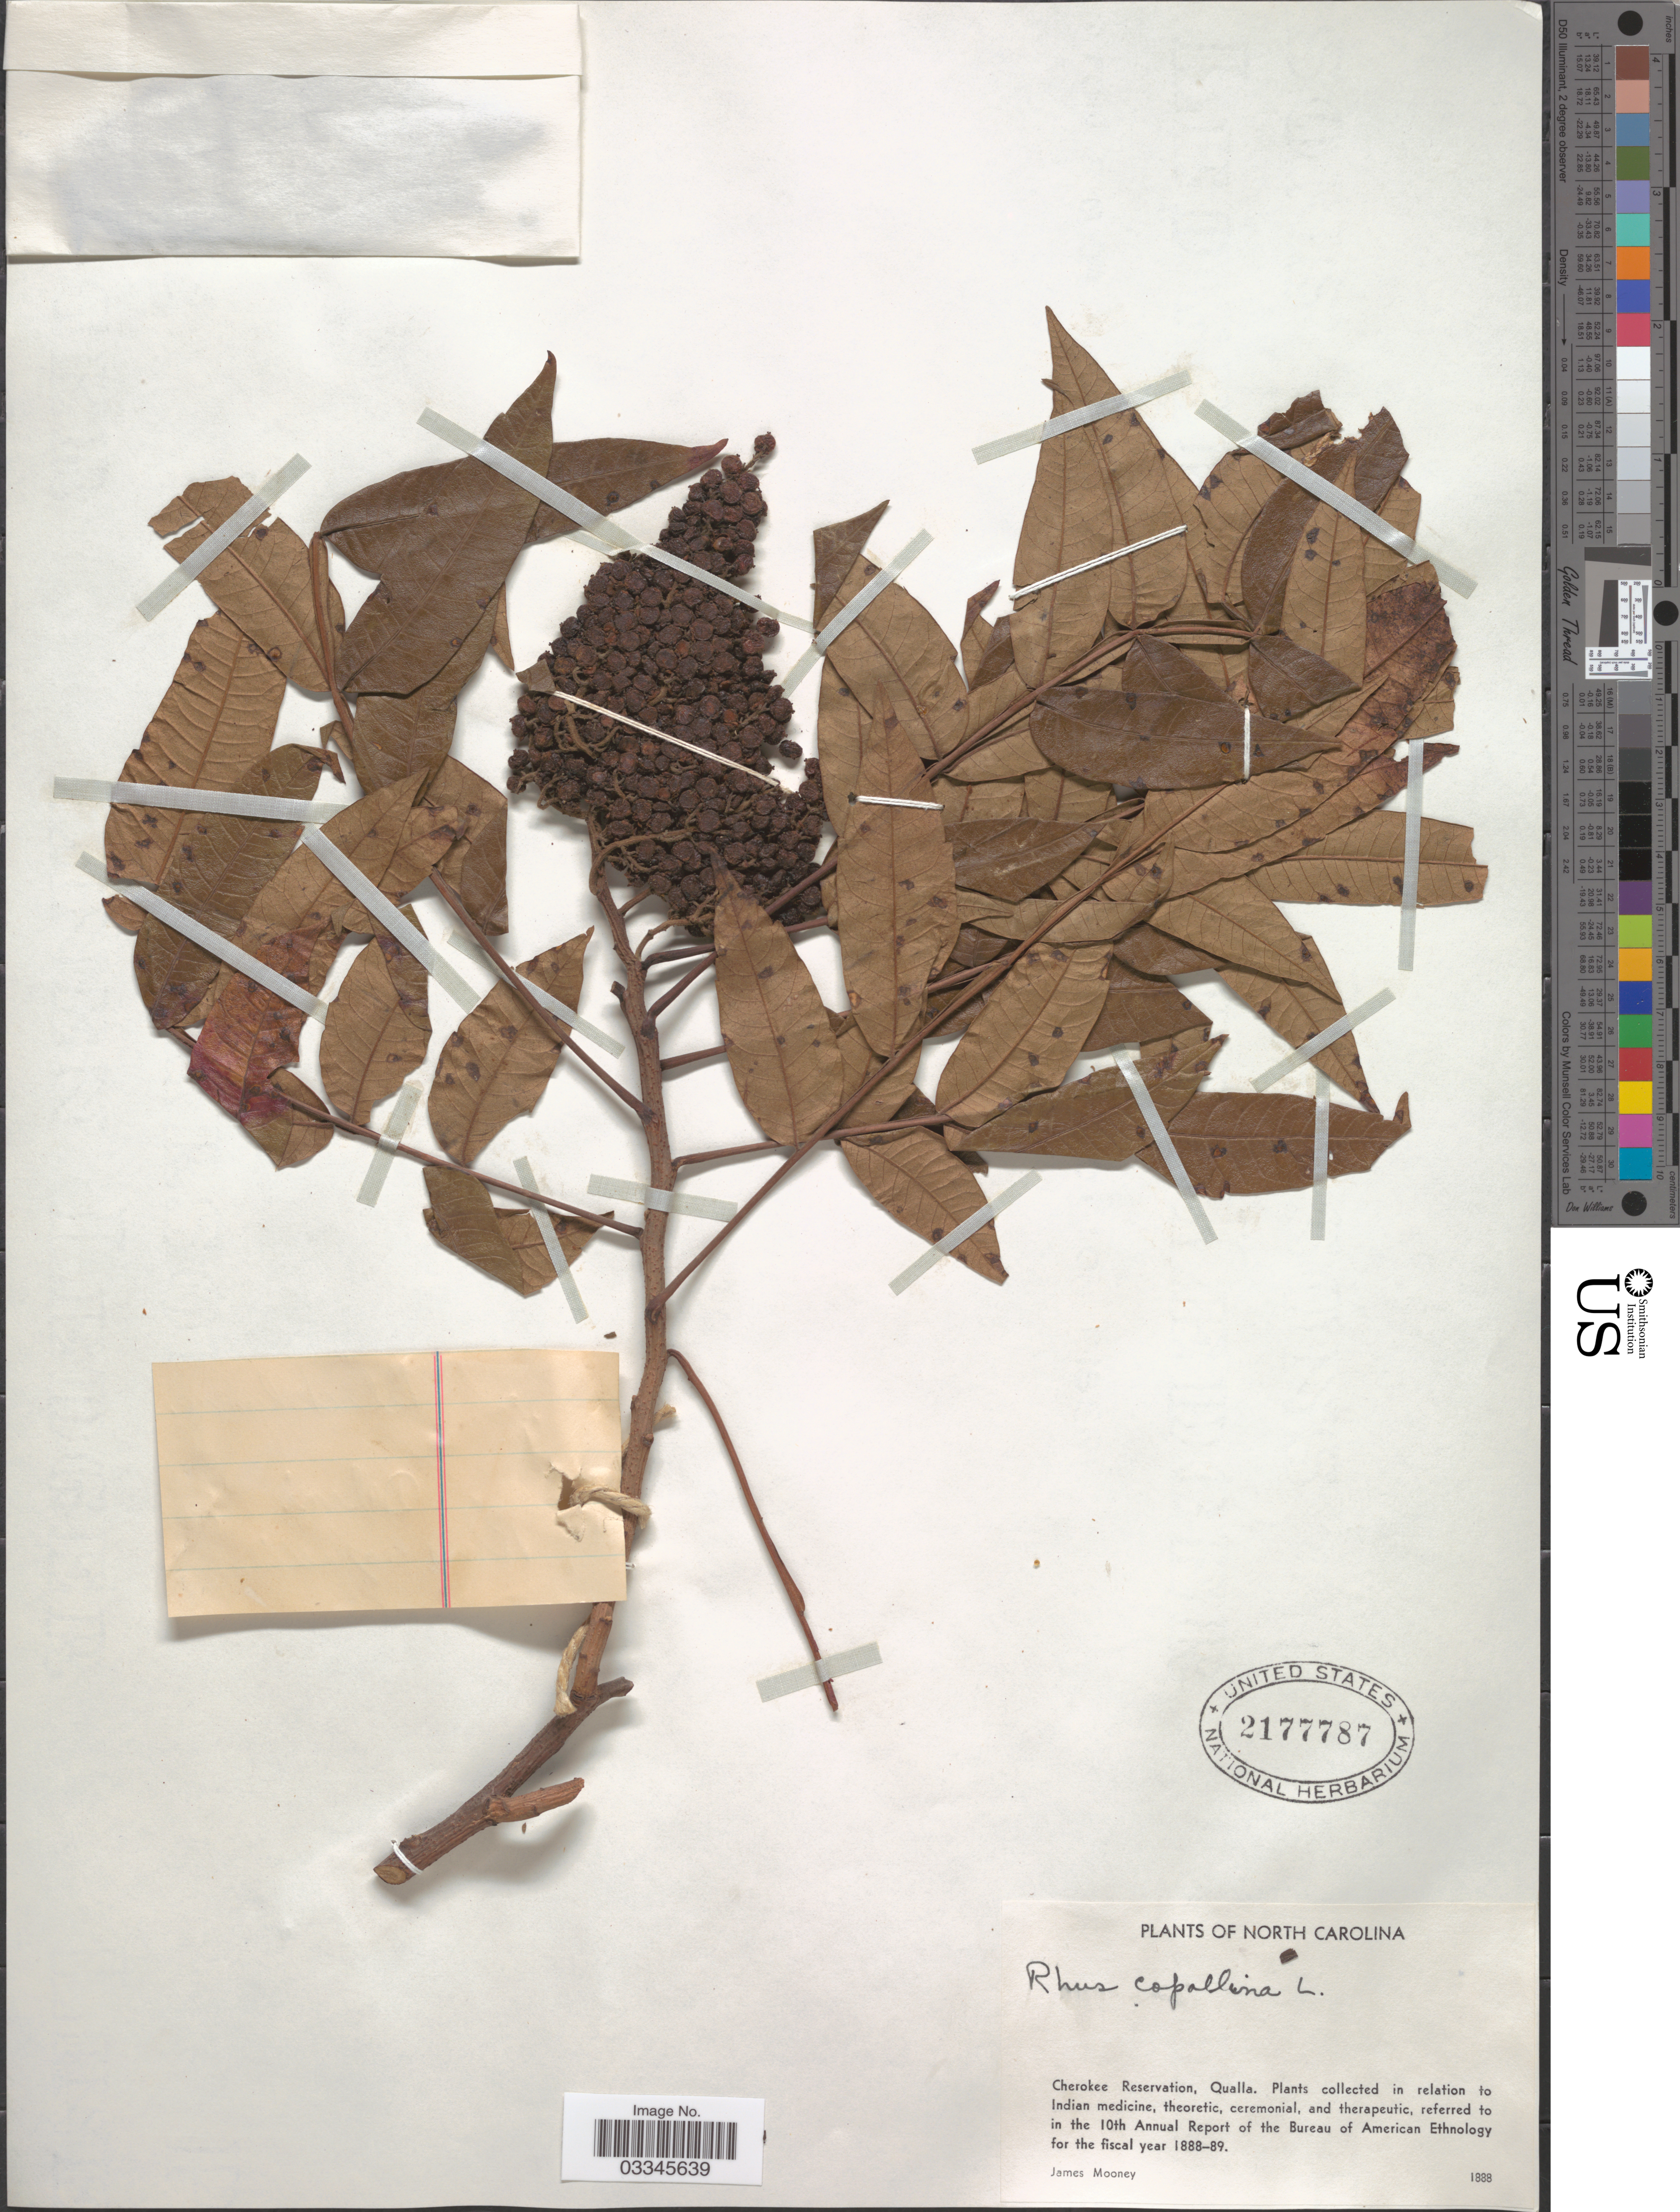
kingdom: Plantae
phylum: Tracheophyta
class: Magnoliopsida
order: Sapindales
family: Anacardiaceae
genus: Rhus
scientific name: Rhus copallinum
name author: L.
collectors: J. Mooney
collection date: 1888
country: United States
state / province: North Carolina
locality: Cherokee Reservation, Qualla.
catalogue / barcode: US 2177787